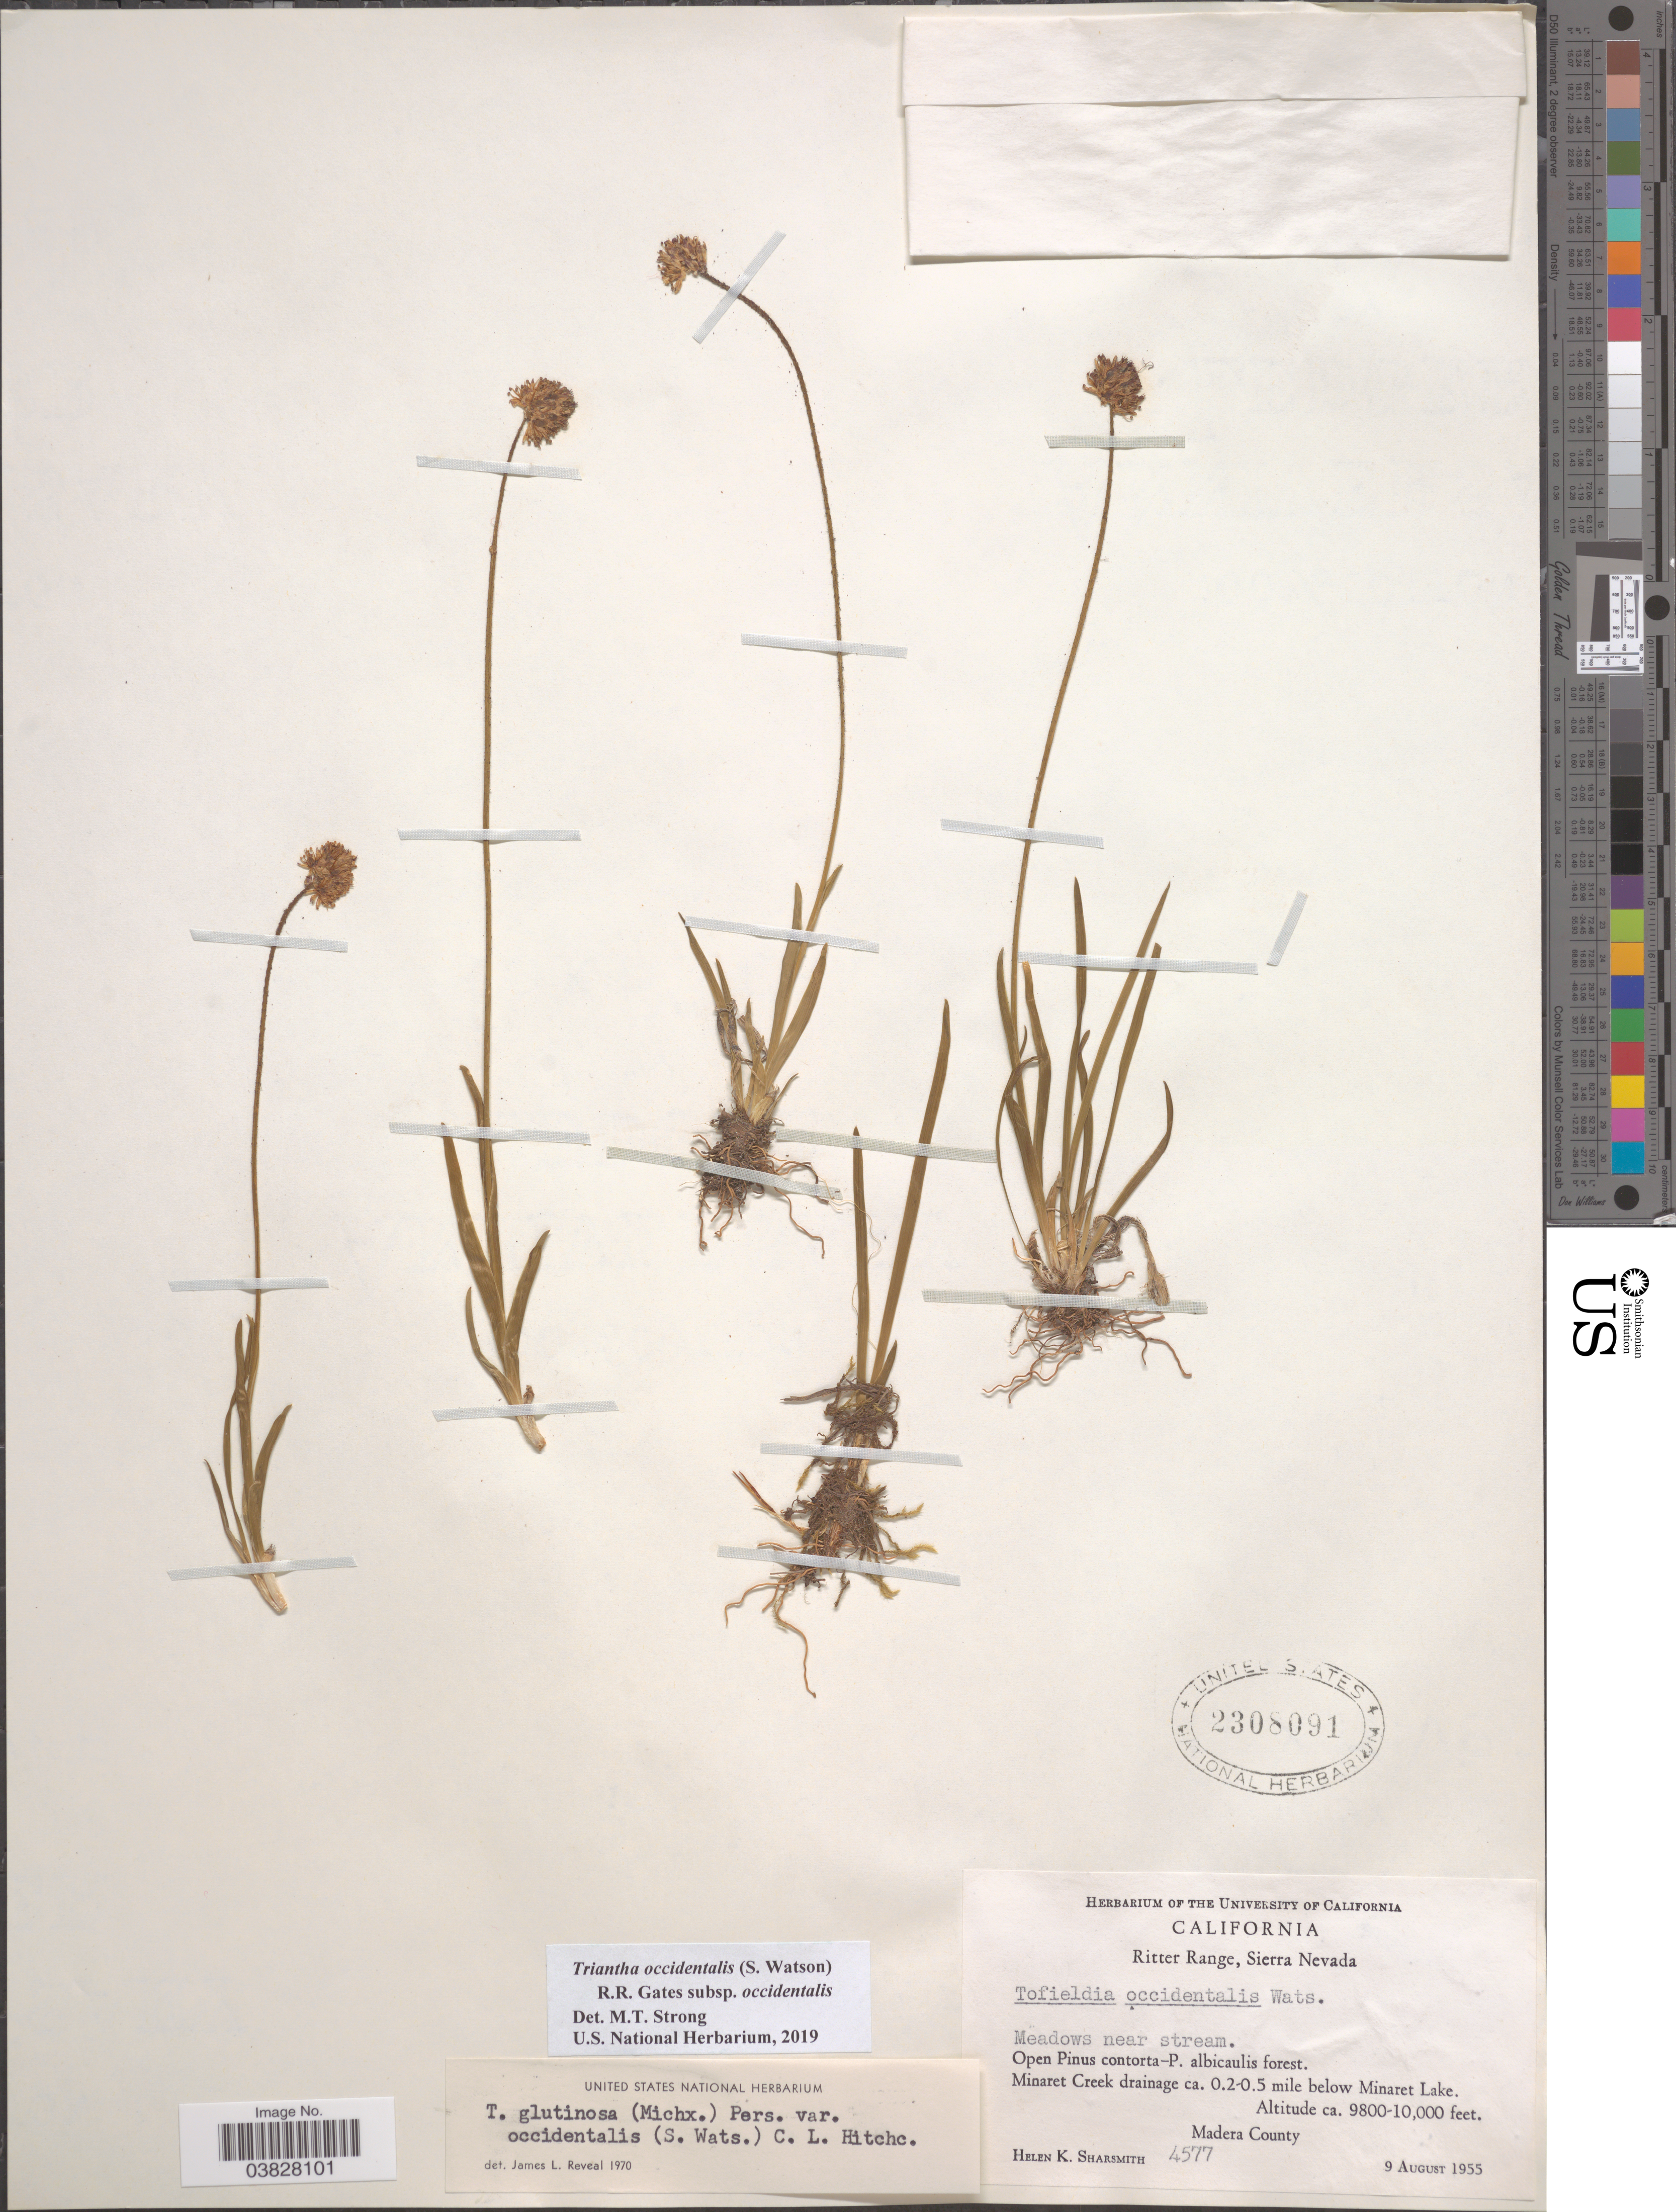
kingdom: Plantae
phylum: Tracheophyta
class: Liliopsida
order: Alismatales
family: Tofieldiaceae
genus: Triantha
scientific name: Triantha occidentalis subsp. occidentalis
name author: (S. Watson) R.R. Gates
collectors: H. Sharsmith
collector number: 4577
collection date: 1955-08-09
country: United States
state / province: California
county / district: Madera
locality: Ritter Range, Sierra Nevada. Minaret Creek drainage ca. 0.2-0.5 mile below Minaret Lake. Madera County.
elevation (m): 2987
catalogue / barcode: US 2308091